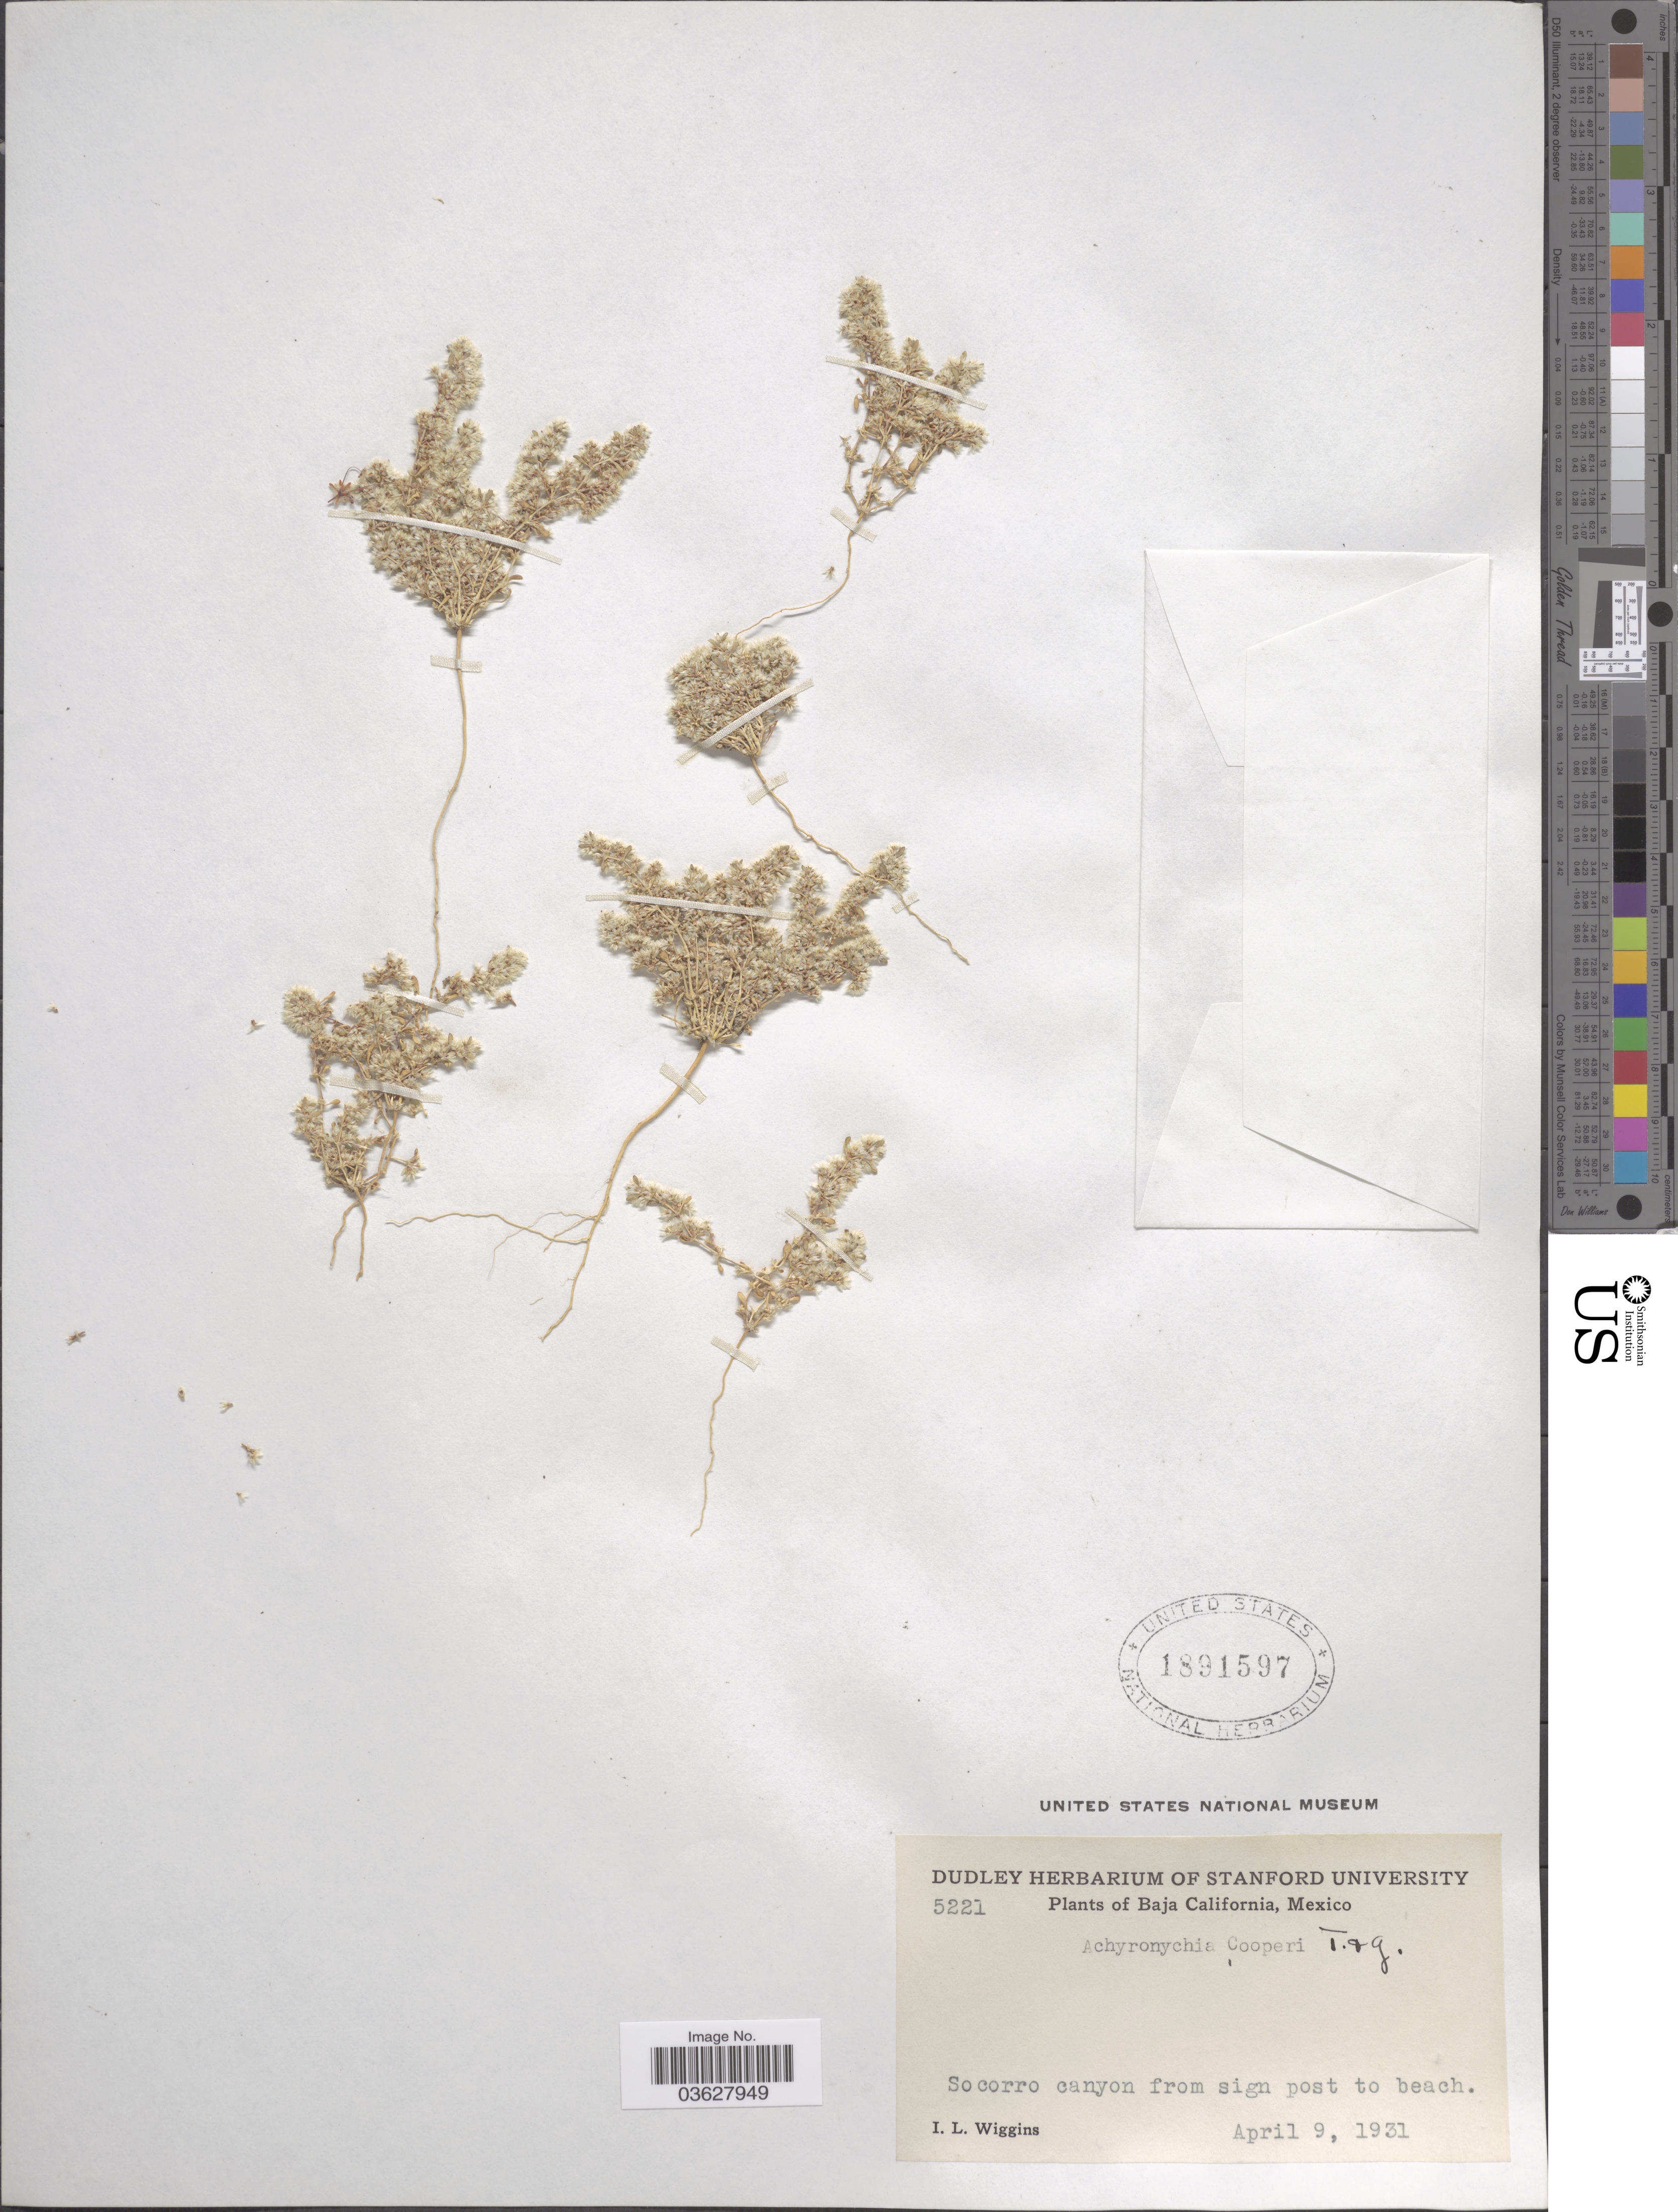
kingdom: Plantae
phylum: Tracheophyta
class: Magnoliopsida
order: Caryophyllales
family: Caryophyllaceae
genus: Achyronychia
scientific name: Achyronychia cooperi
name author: A. Gray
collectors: I. L. Wiggins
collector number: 5221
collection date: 1931-04-09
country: Mexico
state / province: Baja California Norte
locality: Socorro canyon from sign post to beach.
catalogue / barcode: US 1891597